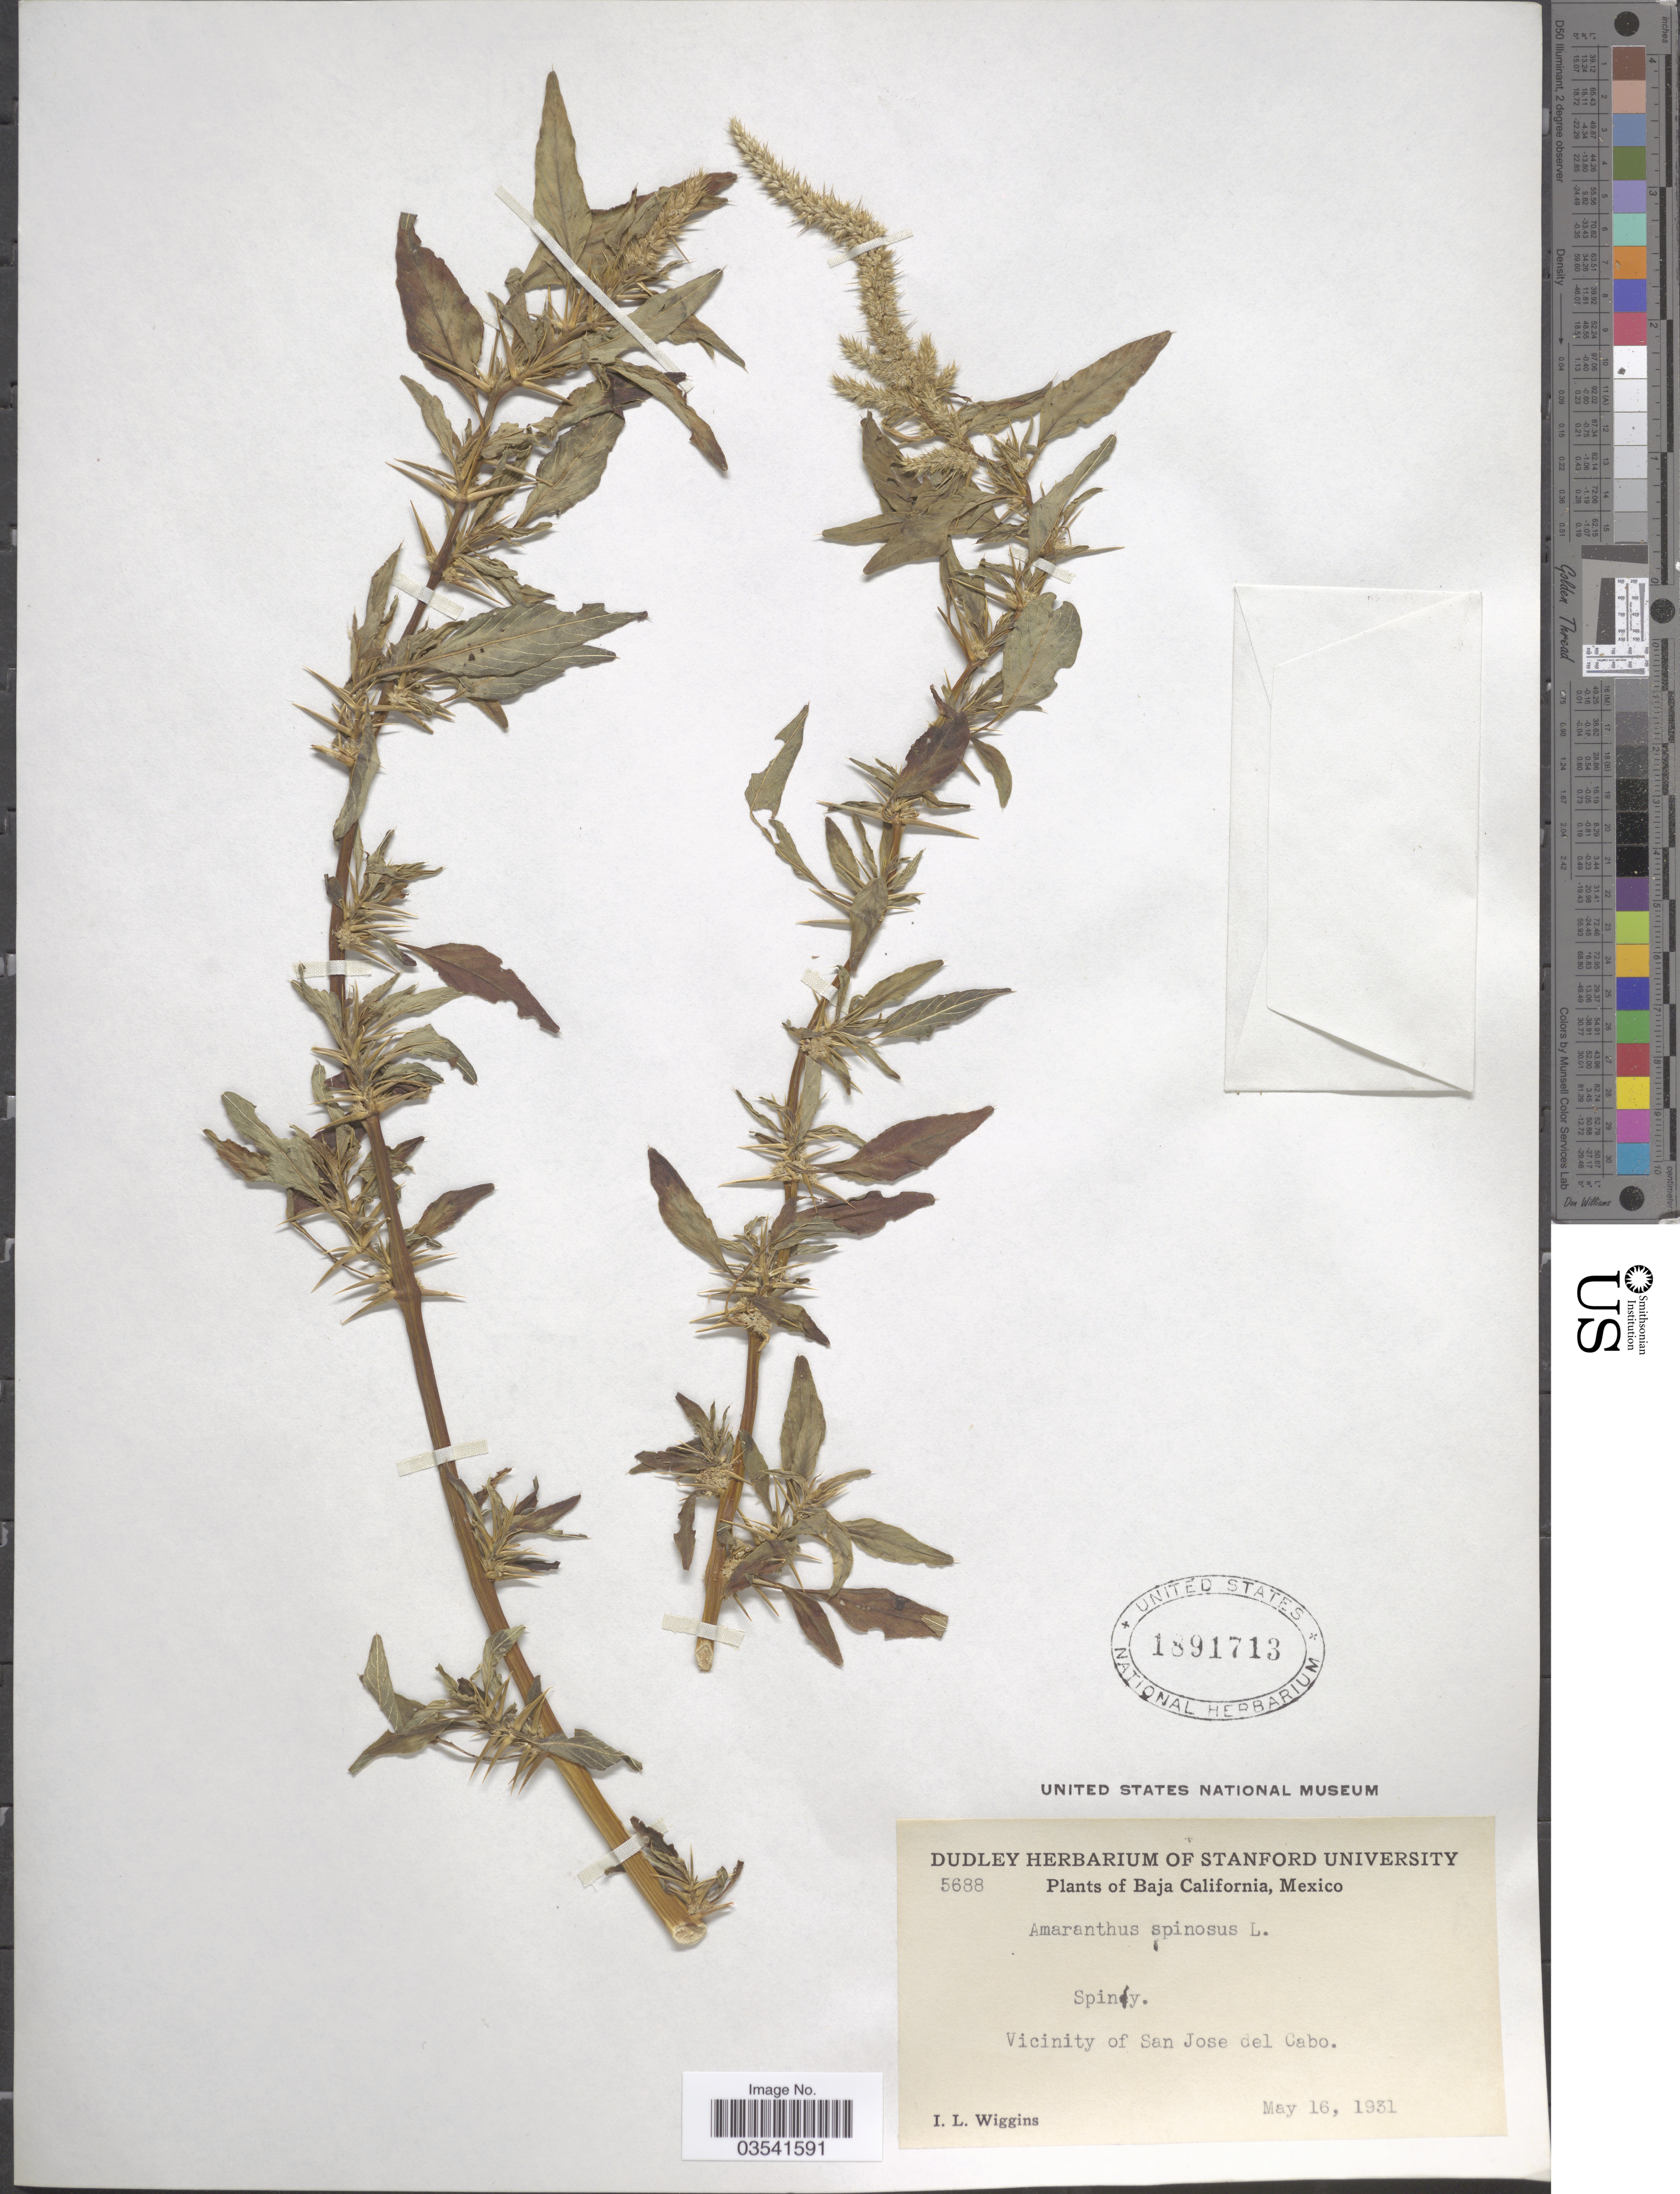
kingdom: Plantae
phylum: Tracheophyta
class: Magnoliopsida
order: Caryophyllales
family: Amaranthaceae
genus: Amaranthus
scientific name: Amaranthus spinosus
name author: L.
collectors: I. L. Wiggins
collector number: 5688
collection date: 1931-05-16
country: Mexico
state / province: Baja California Sur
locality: Vicinity of San Jose del Cabo.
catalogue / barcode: US 1891713